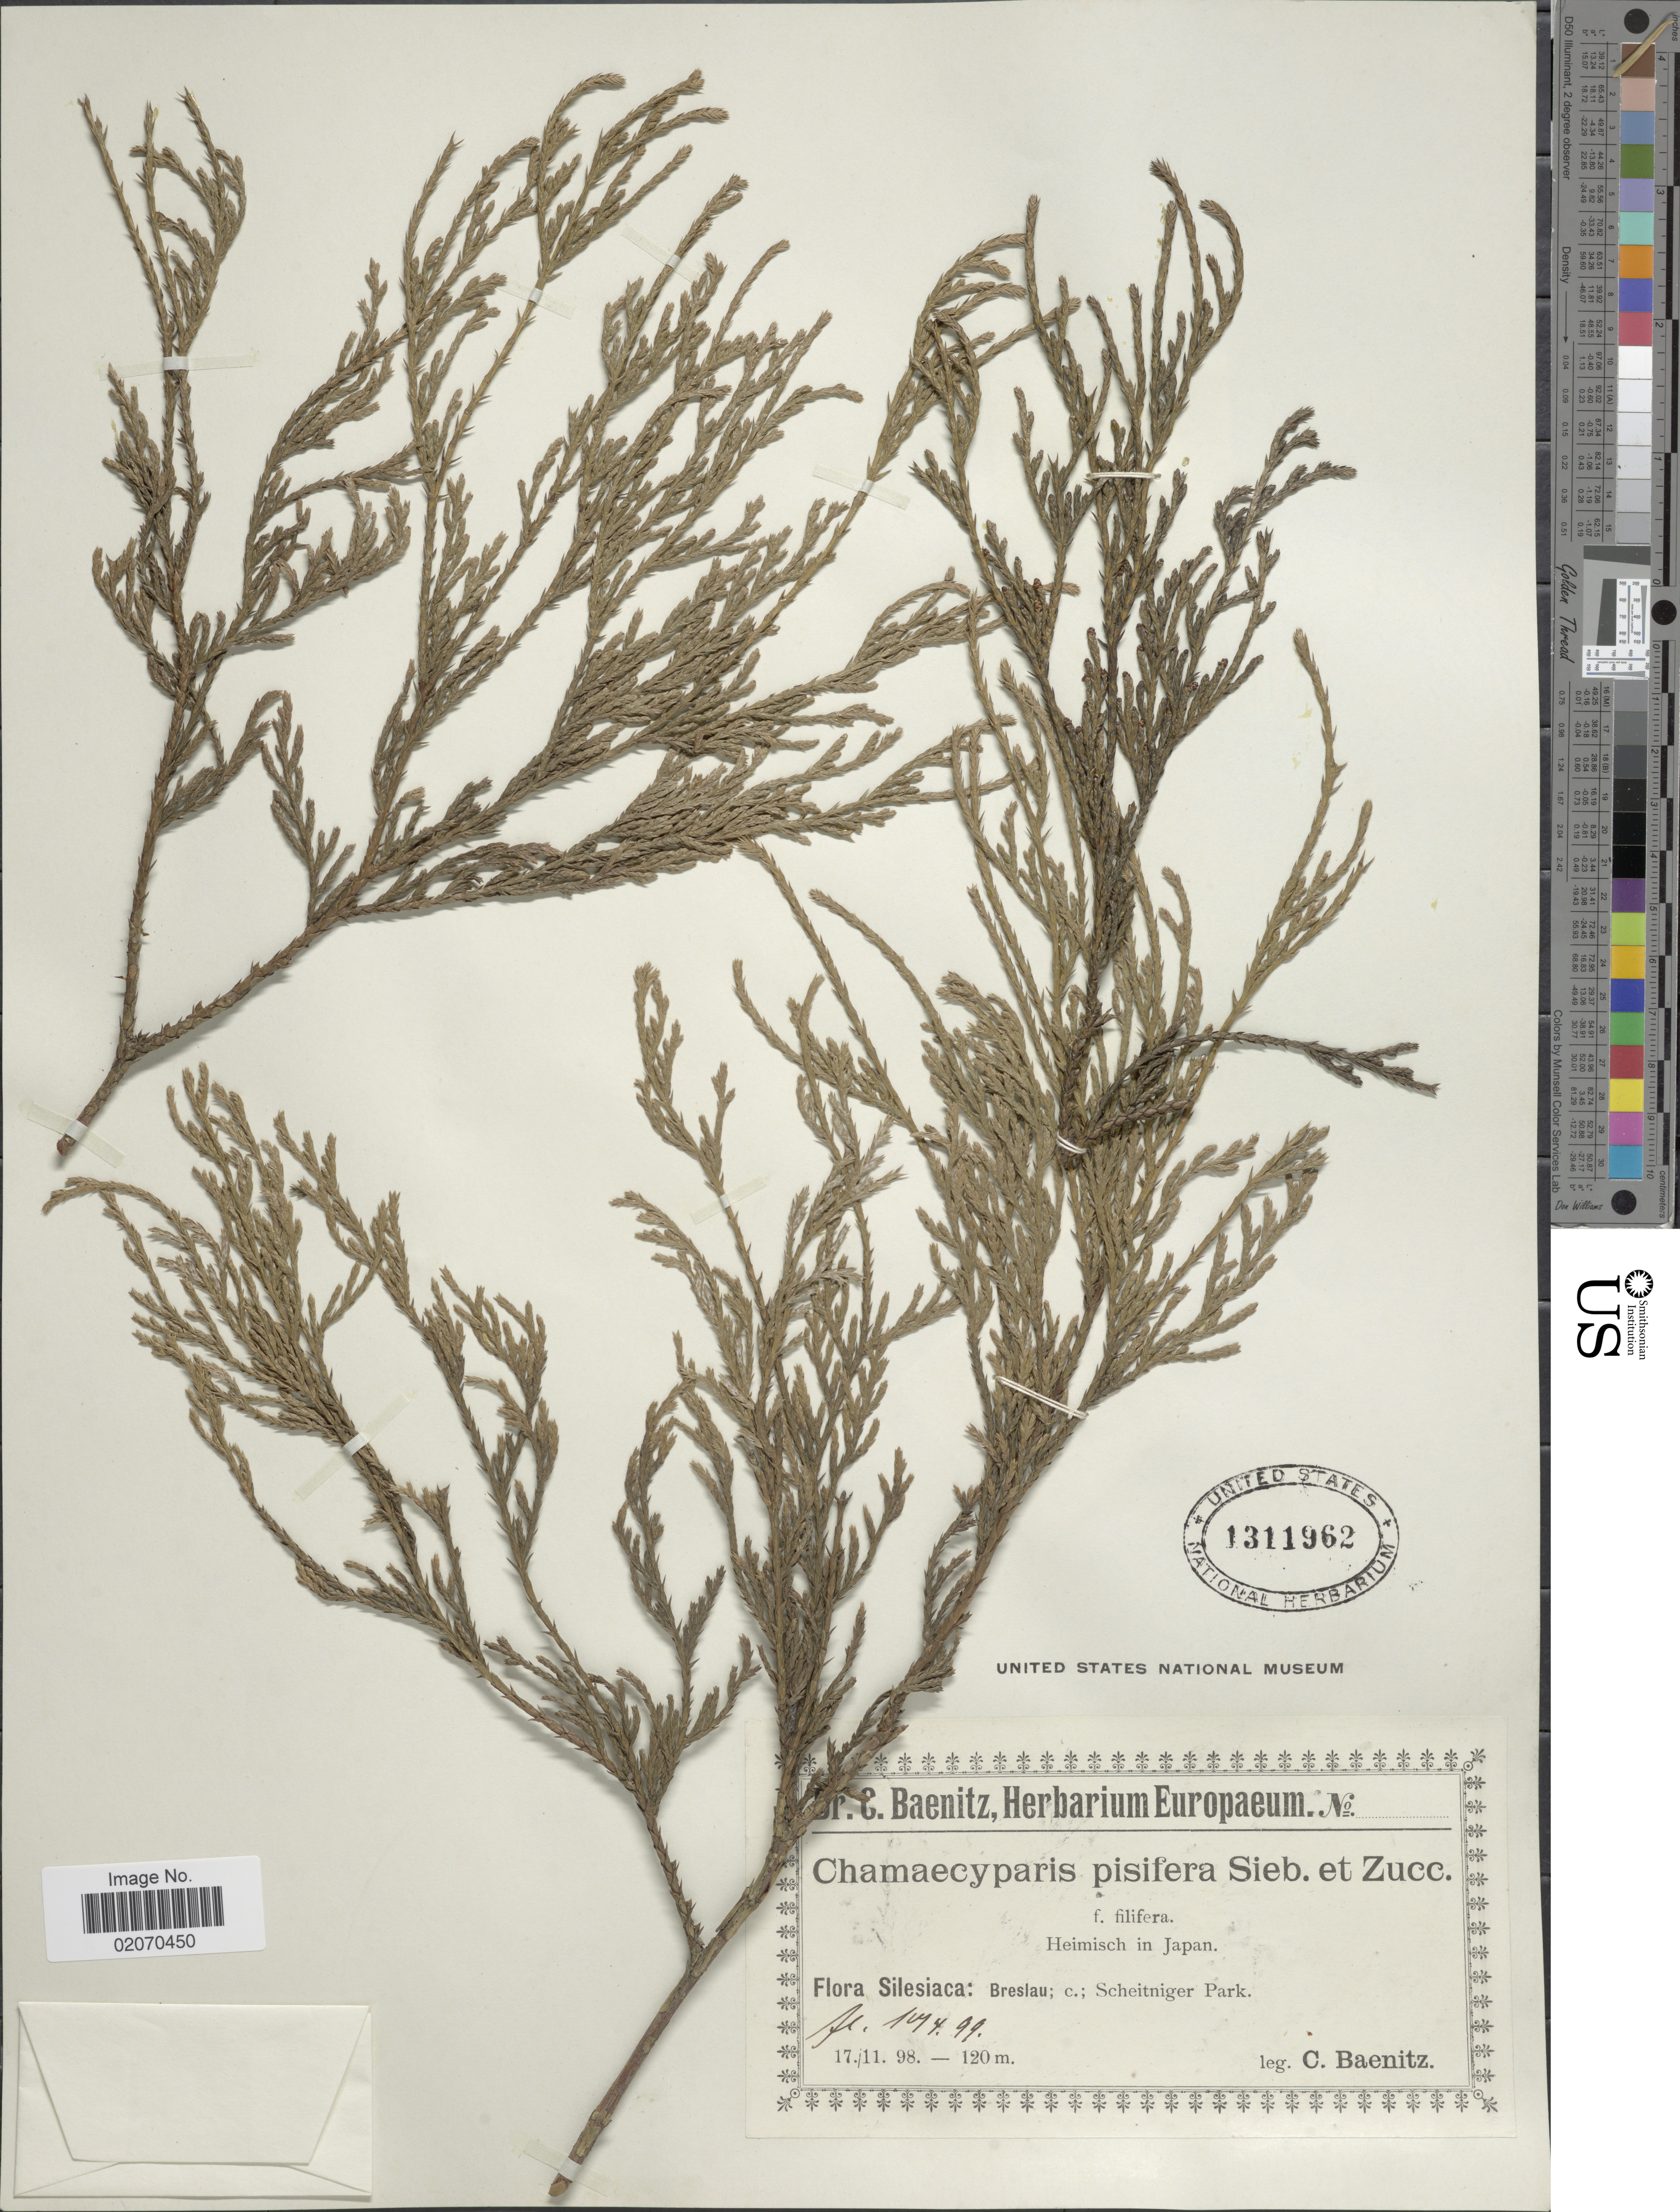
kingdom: Plantae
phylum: Tracheophyta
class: Pinopsida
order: Pinales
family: Cupressaceae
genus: Chamaecyparis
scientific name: Chamaecyparis pisifera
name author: (Siebold & Zucc.) Endl.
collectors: C. G. Baenitz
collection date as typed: Transcribed d/m/y: 17/4/99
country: Poland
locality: Silesiaca: Breslau; c.; Scheitniger Park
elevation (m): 120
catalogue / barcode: US 1311962